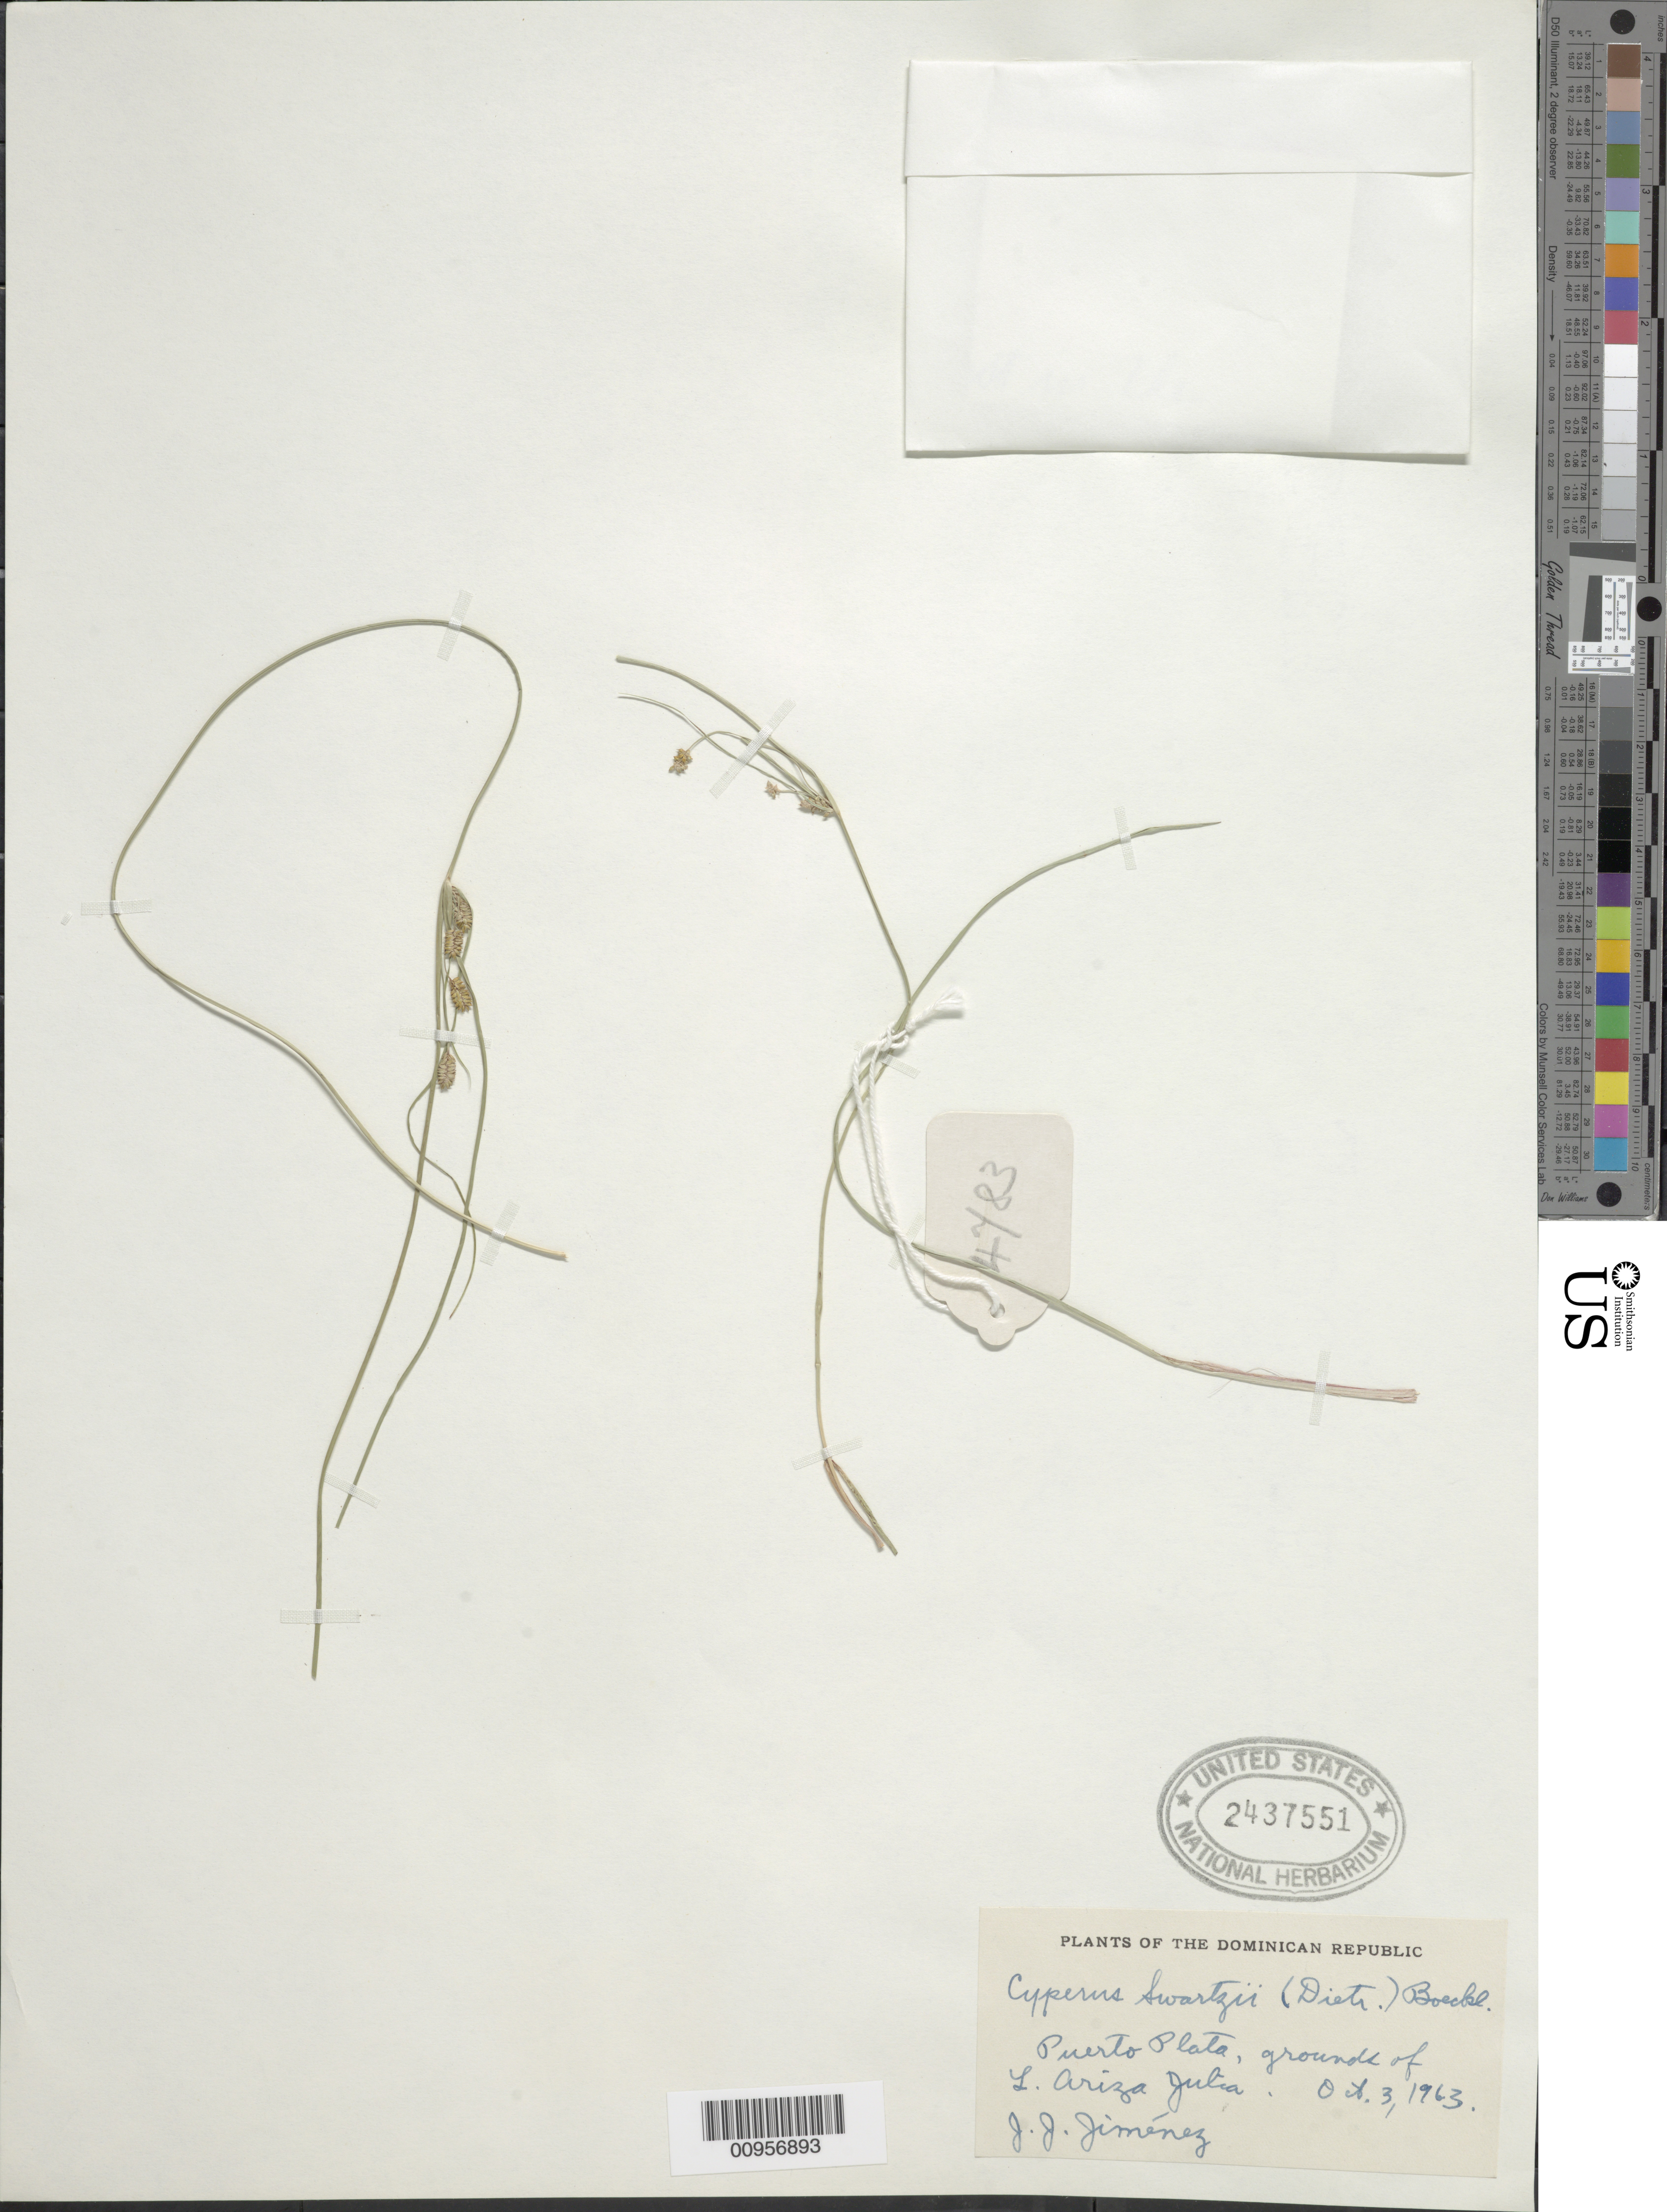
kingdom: Plantae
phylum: Tracheophyta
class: Liliopsida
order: Poales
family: Cyperaceae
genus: Cyperus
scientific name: Cyperus swartzii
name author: (A. Dietr.) Boeckeler ex Kük.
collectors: J. J. Jiménez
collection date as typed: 03 Oct 1963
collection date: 1963-10-03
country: Dominican Republic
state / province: Puerto Plata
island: Hispaniola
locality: grounds of L. Ariza Julia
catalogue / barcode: US 2437551